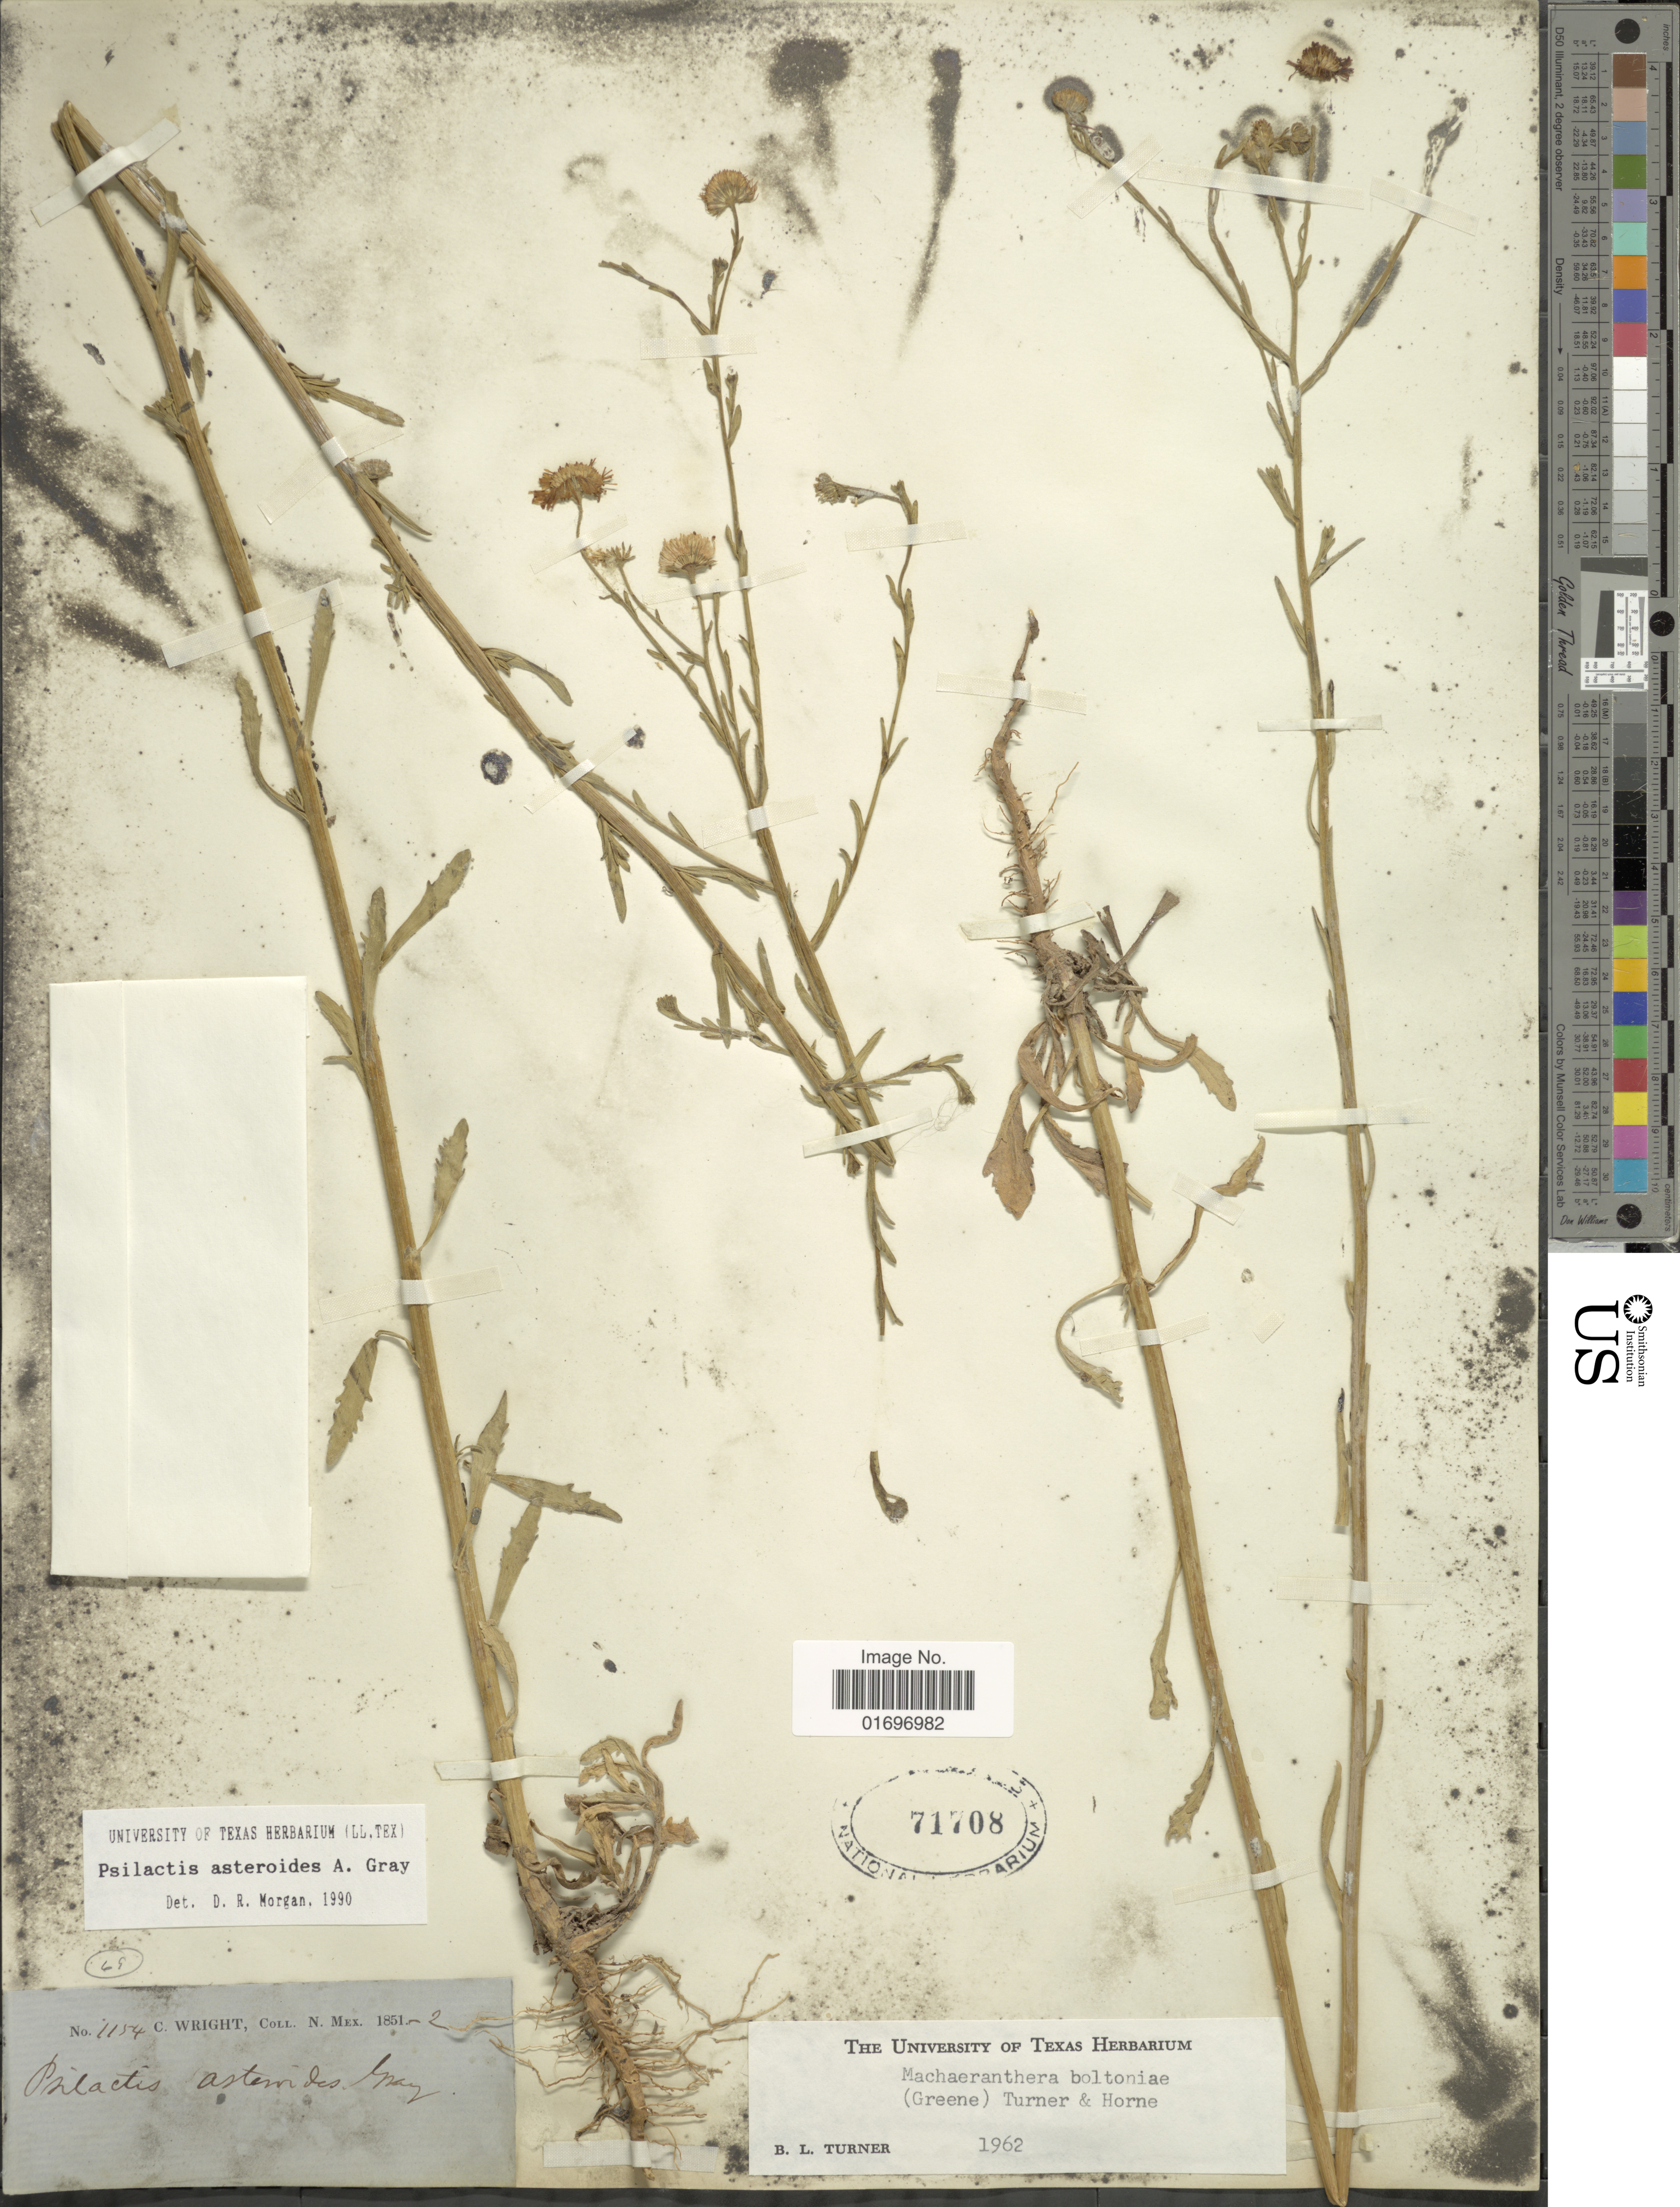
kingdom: Plantae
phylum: Tracheophyta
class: Magnoliopsida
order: Asterales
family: Asteraceae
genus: Psilactis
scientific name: Psilactis asteroides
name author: A. Gray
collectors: C. Wright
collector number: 1154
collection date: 1851/1852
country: United States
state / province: New Mexico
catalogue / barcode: US 71708